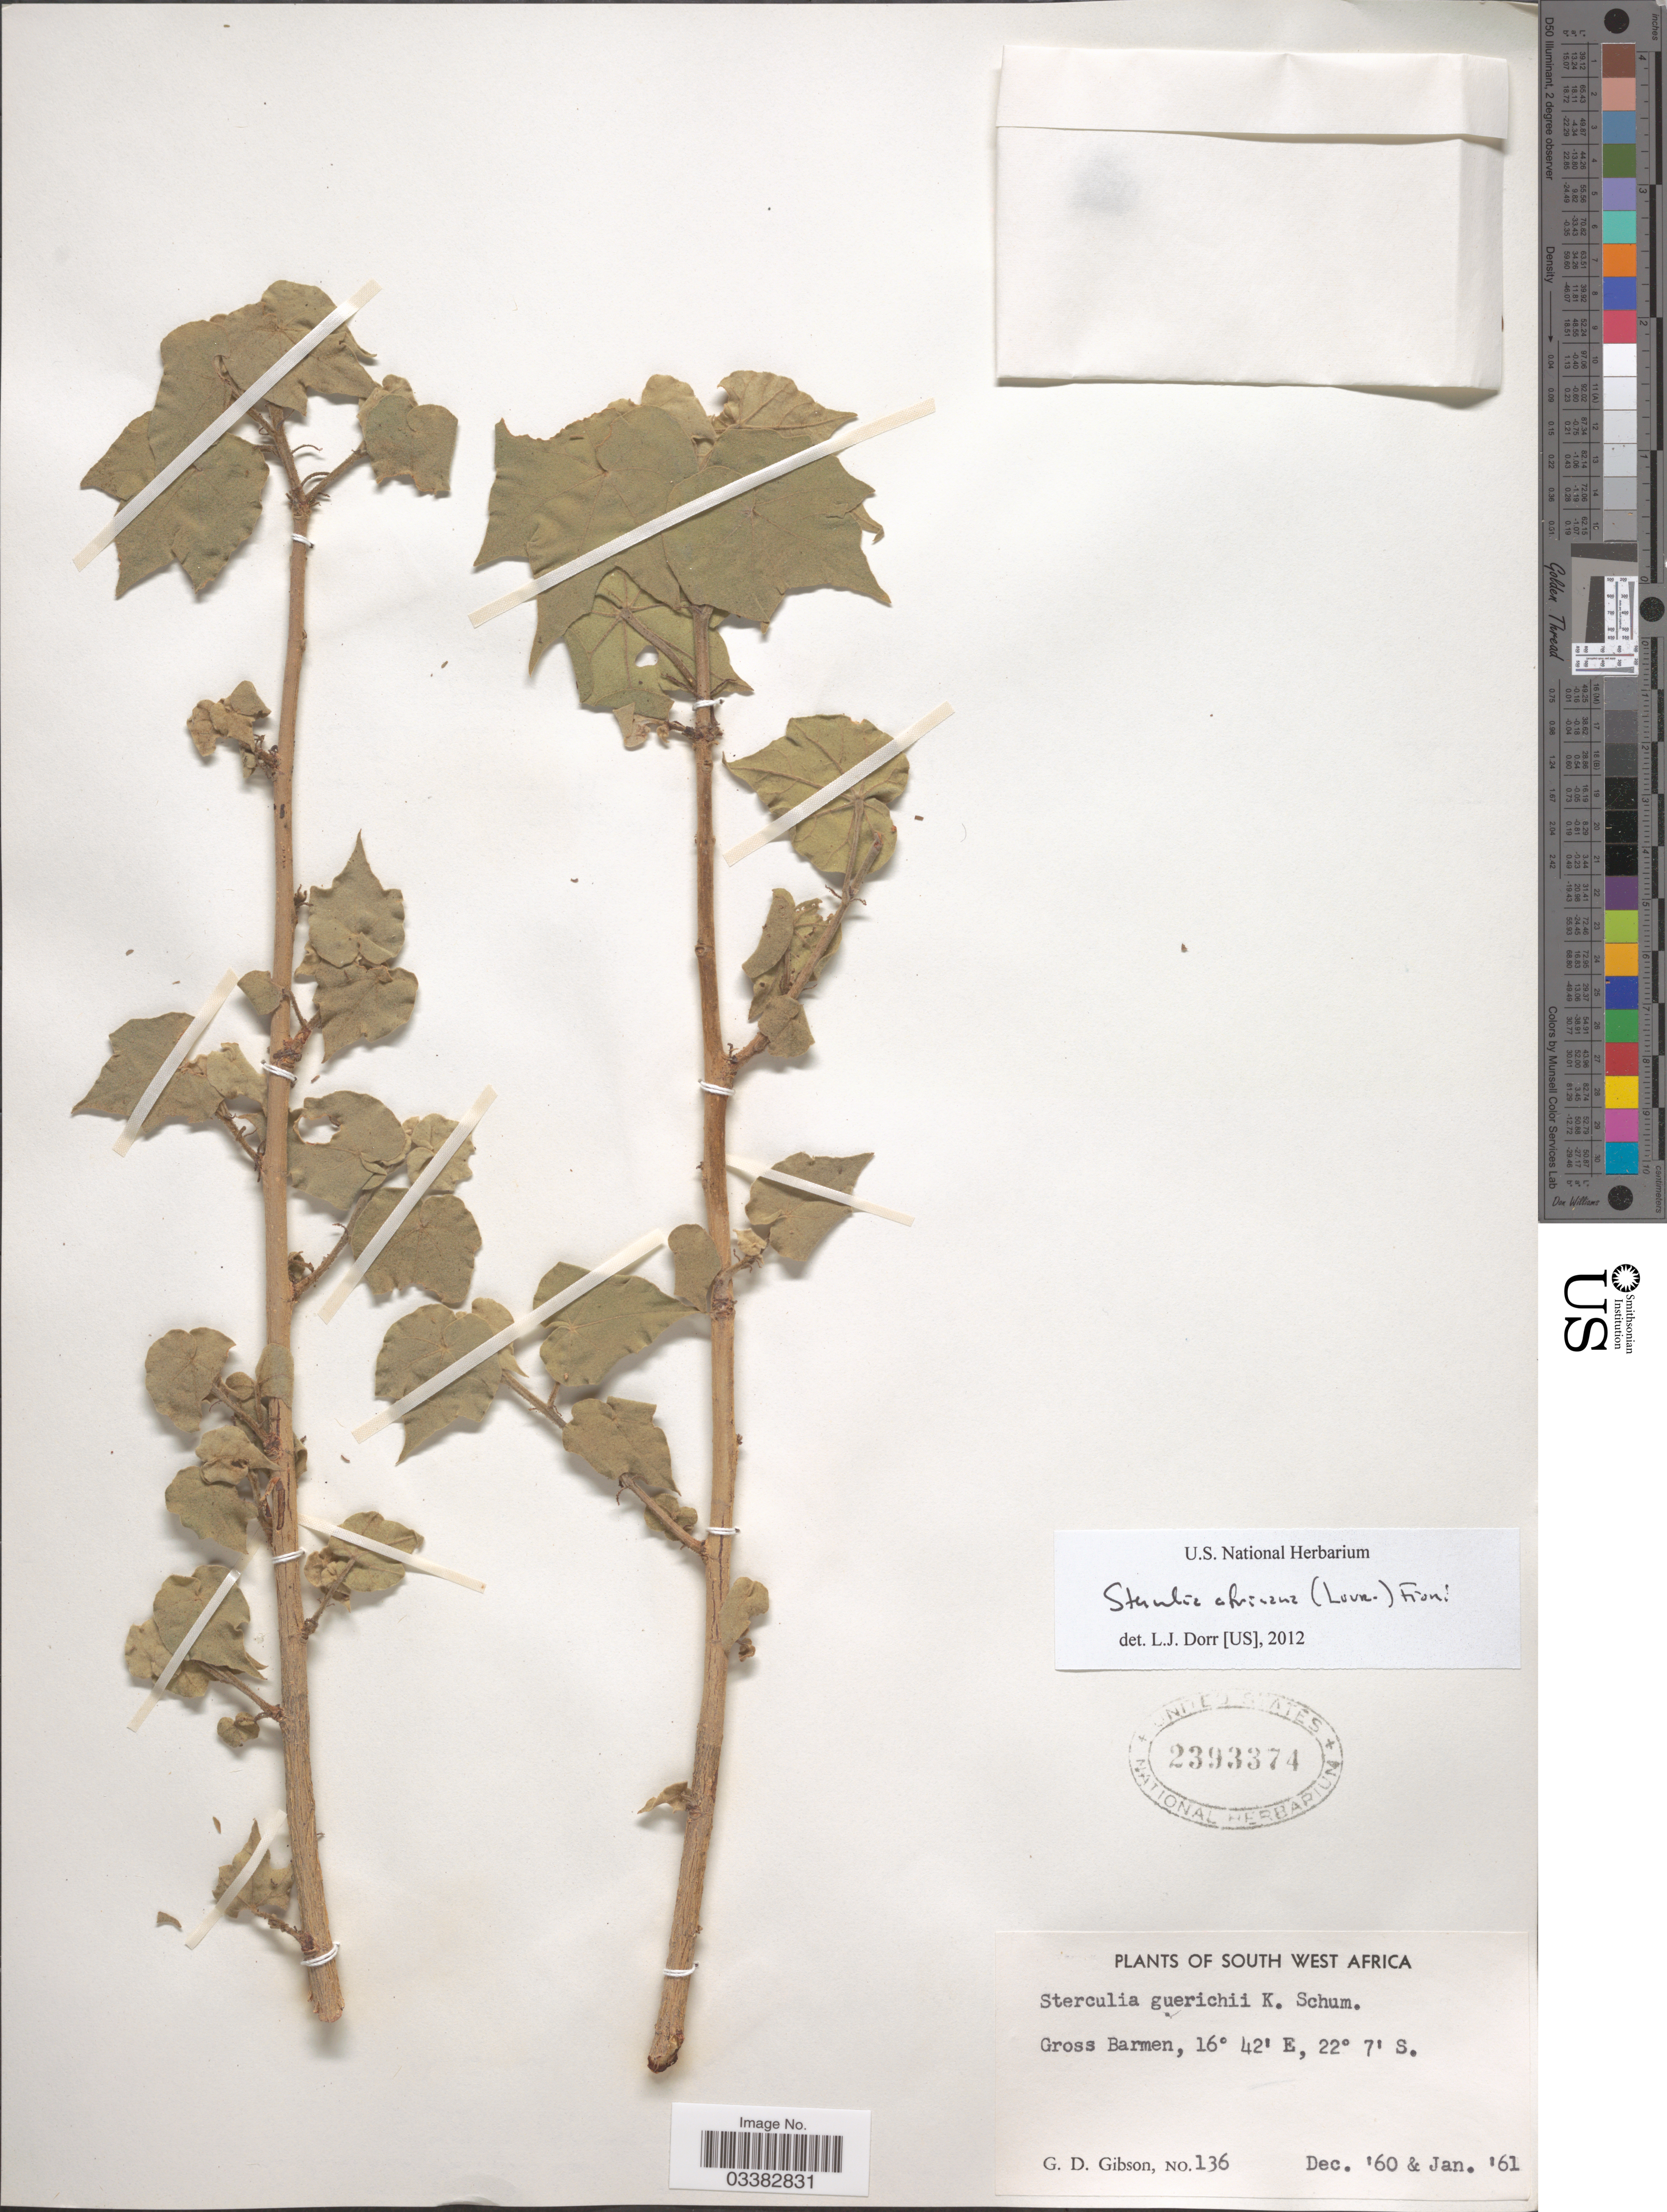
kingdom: Plantae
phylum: Tracheophyta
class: Magnoliopsida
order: Malvales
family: Malvaceae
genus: Sterculia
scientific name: Sterculia africana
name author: (Lour.) Fiori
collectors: G. D. Gibson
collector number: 136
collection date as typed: Transcribed d/m/y: /12/60 to /1/61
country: Namibia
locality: South West Africa. Gross Barmen.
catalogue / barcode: US 2393374